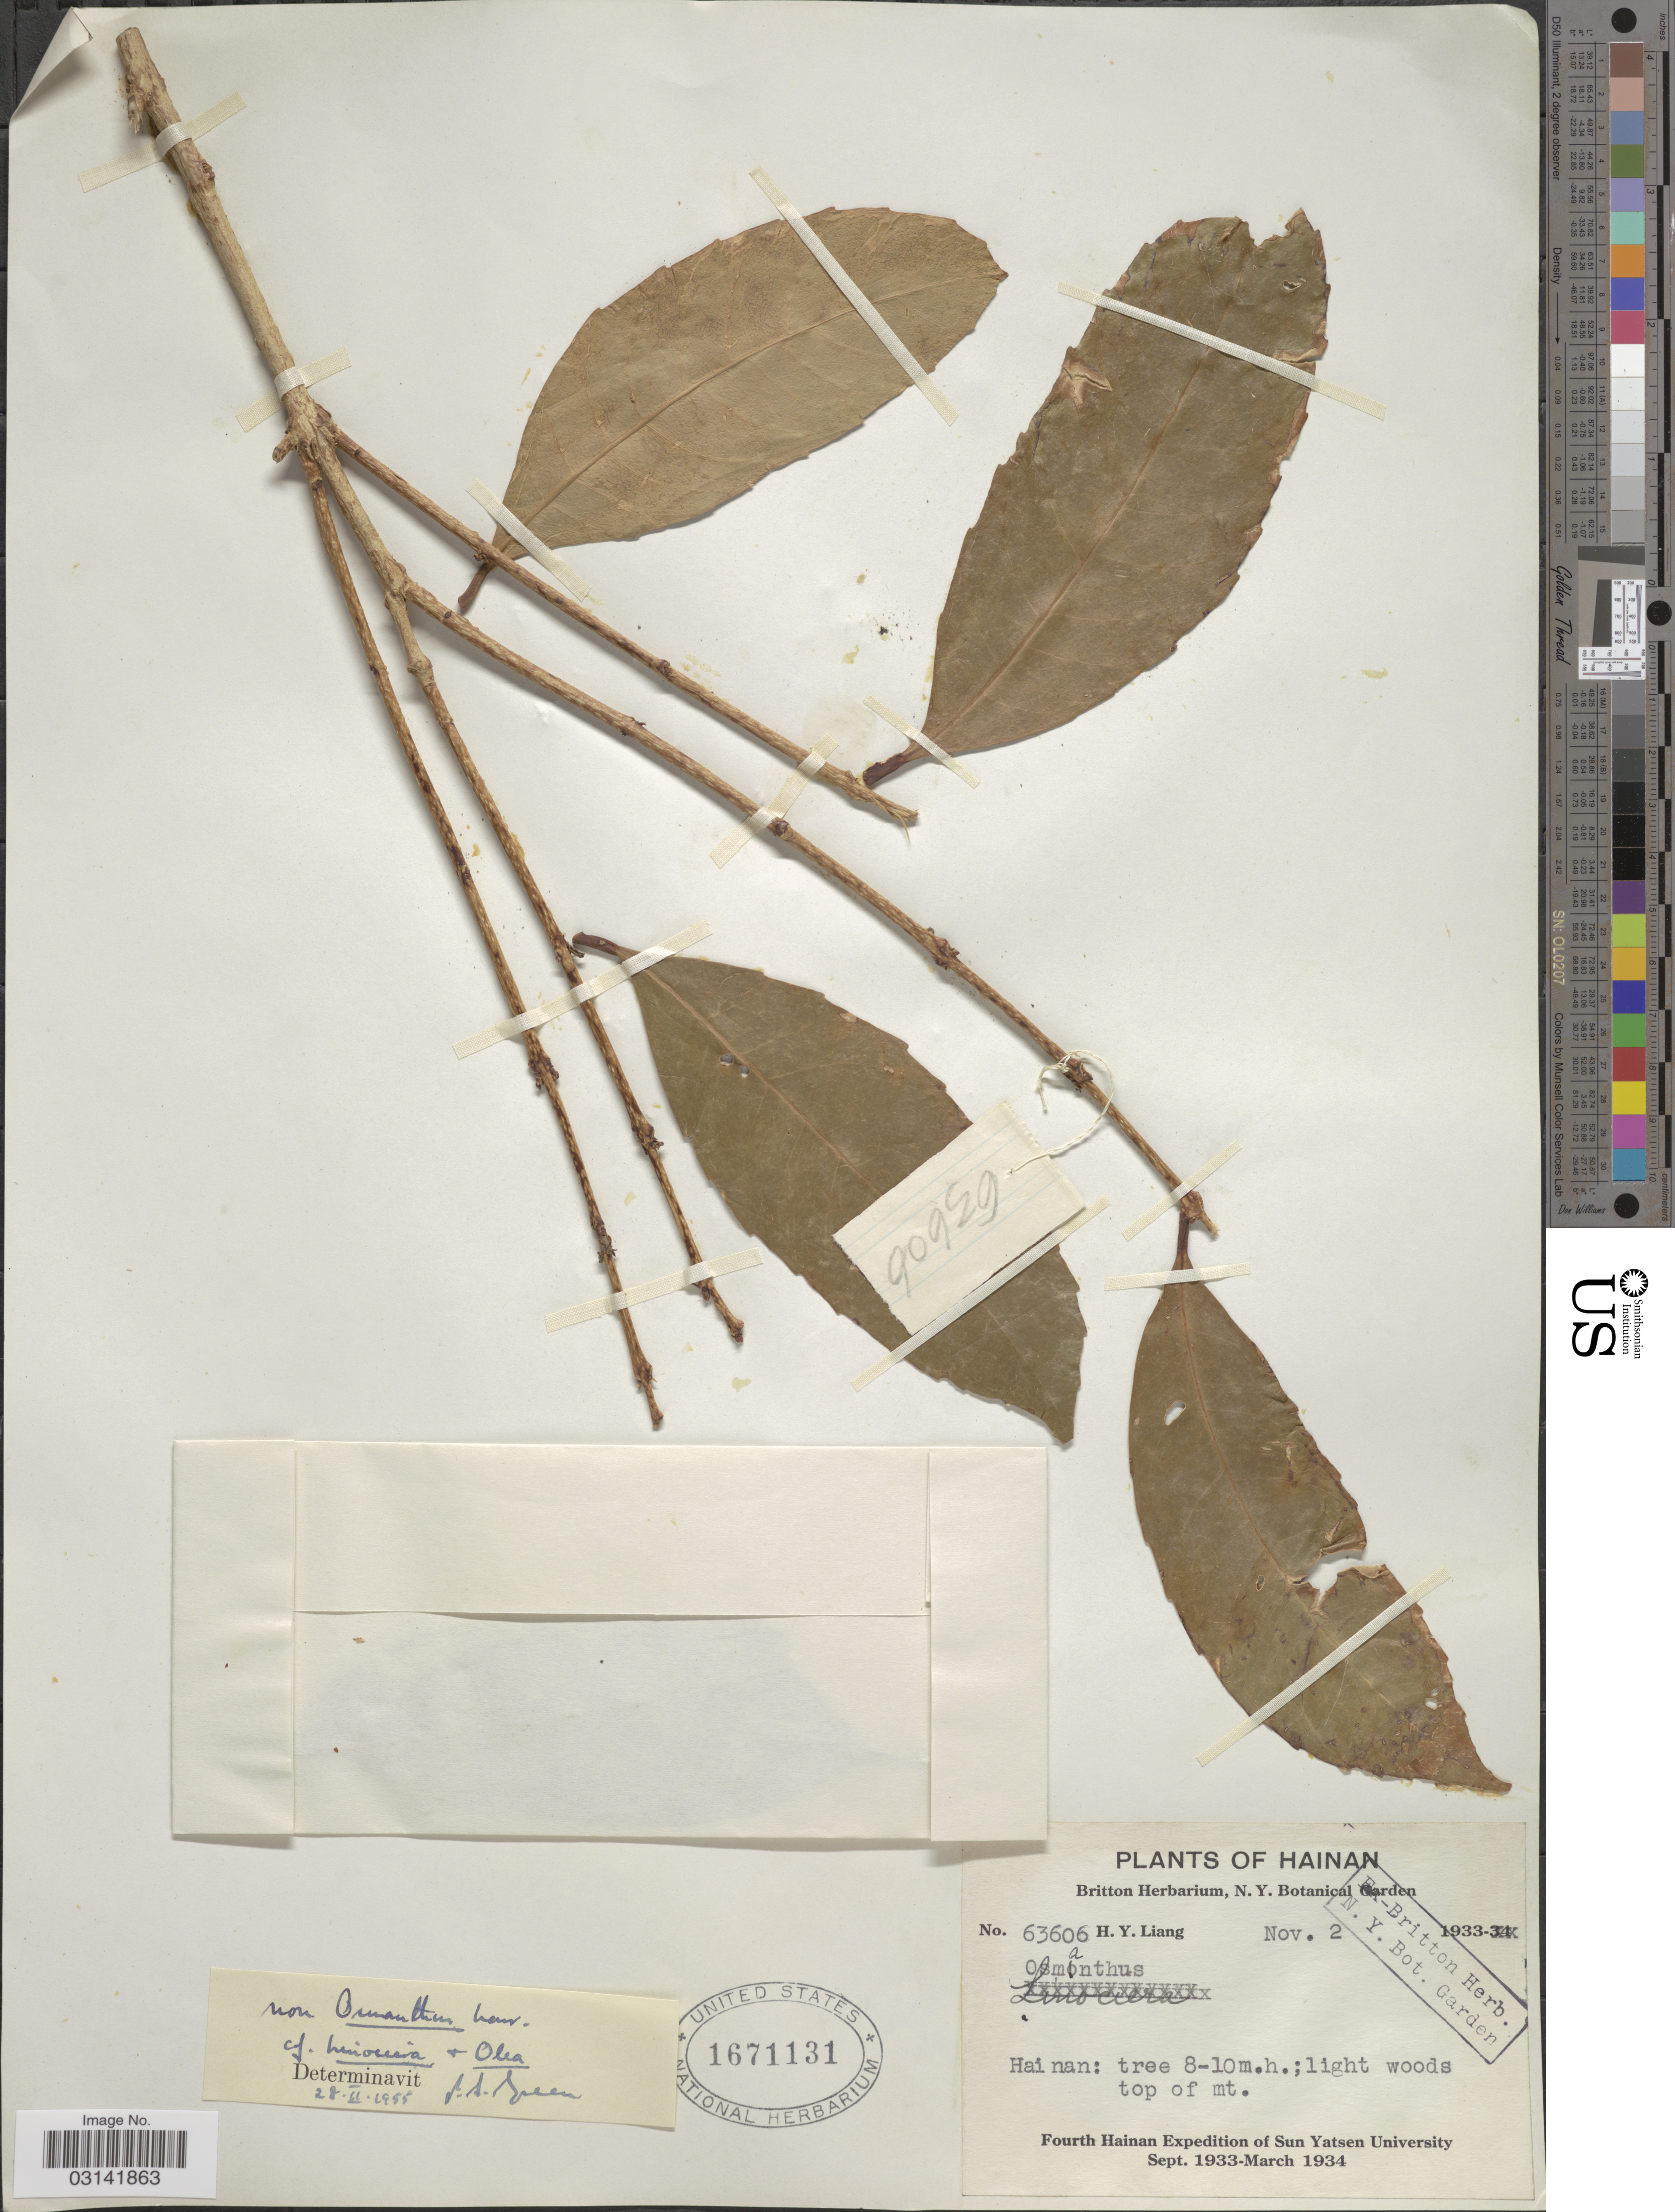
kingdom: Plantae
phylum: Tracheophyta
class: Magnoliopsida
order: Lamiales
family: Oleaceae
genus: Olea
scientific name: Olea sp.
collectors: H. Y. Liang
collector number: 63606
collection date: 1933-11-02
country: China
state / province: Hainan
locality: Hai nan.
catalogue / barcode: US 1671131